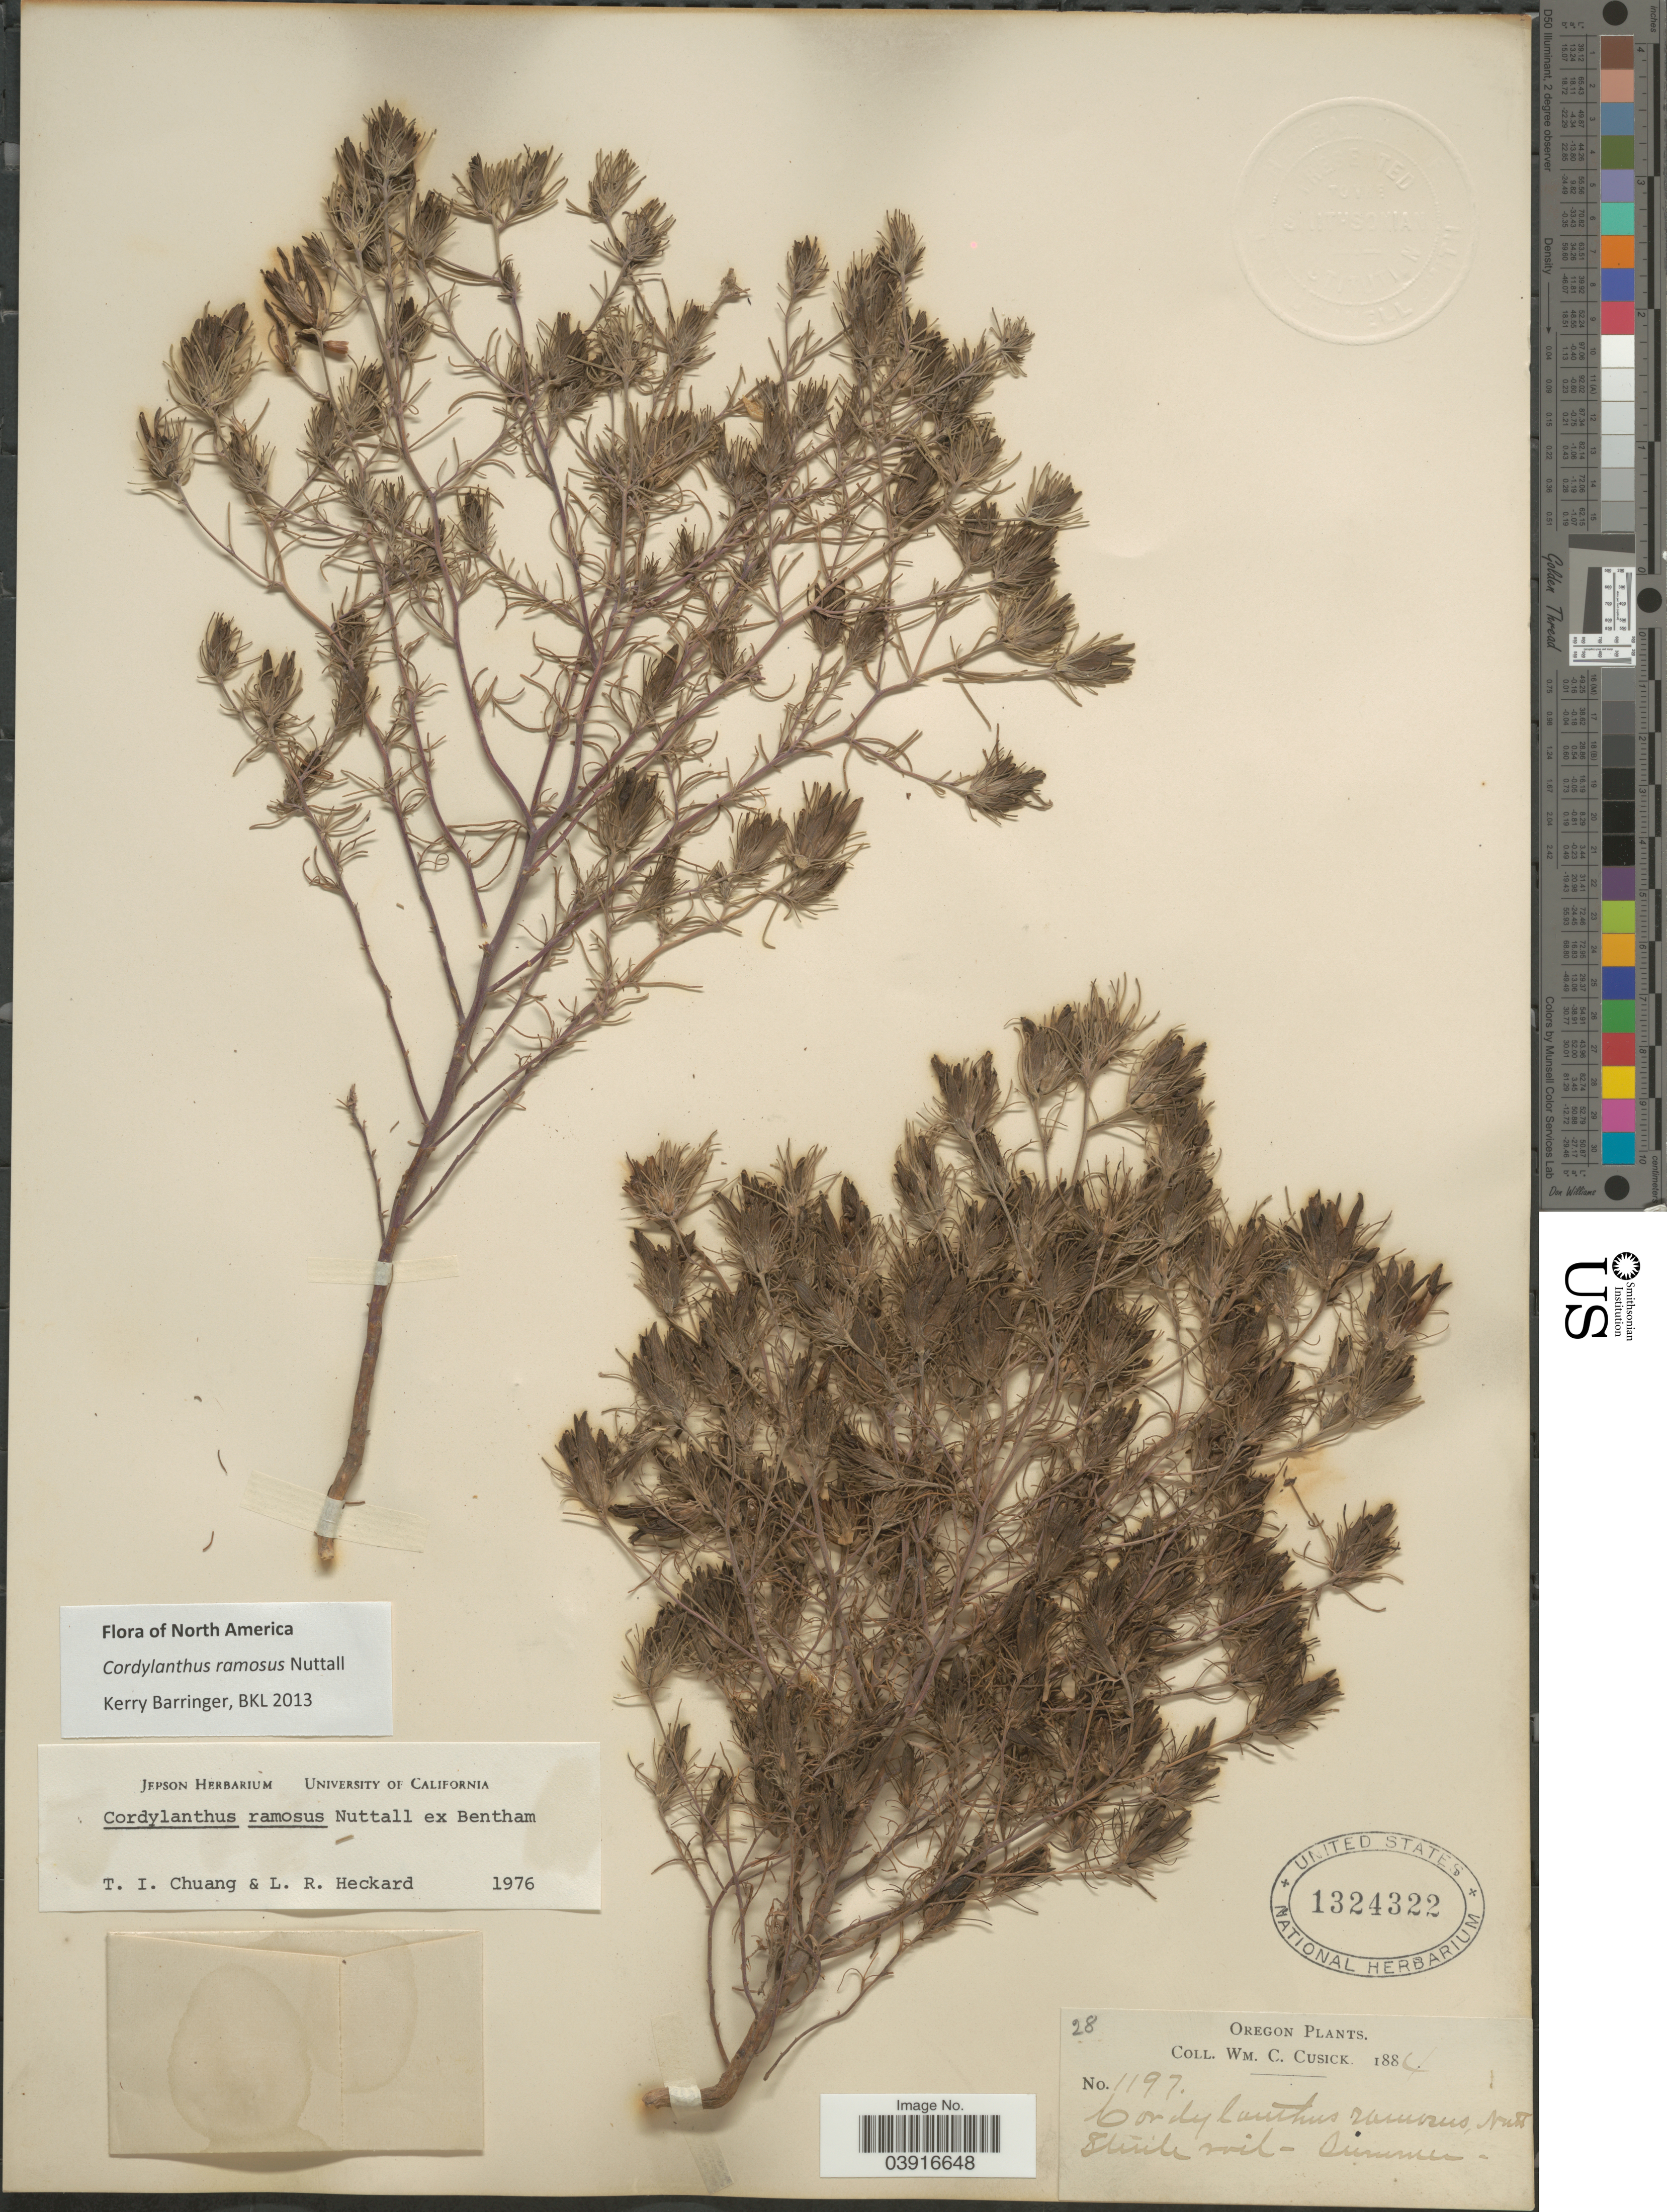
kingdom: Plantae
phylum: Tracheophyta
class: Magnoliopsida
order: Lamiales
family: Orobanchaceae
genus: Cordylanthus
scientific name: Cordylanthus ramosus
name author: Nutt. ex Benth.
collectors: W. C. Cusick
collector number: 1197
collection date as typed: Summer 1884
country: United States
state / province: Oregon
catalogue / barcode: US 1324322